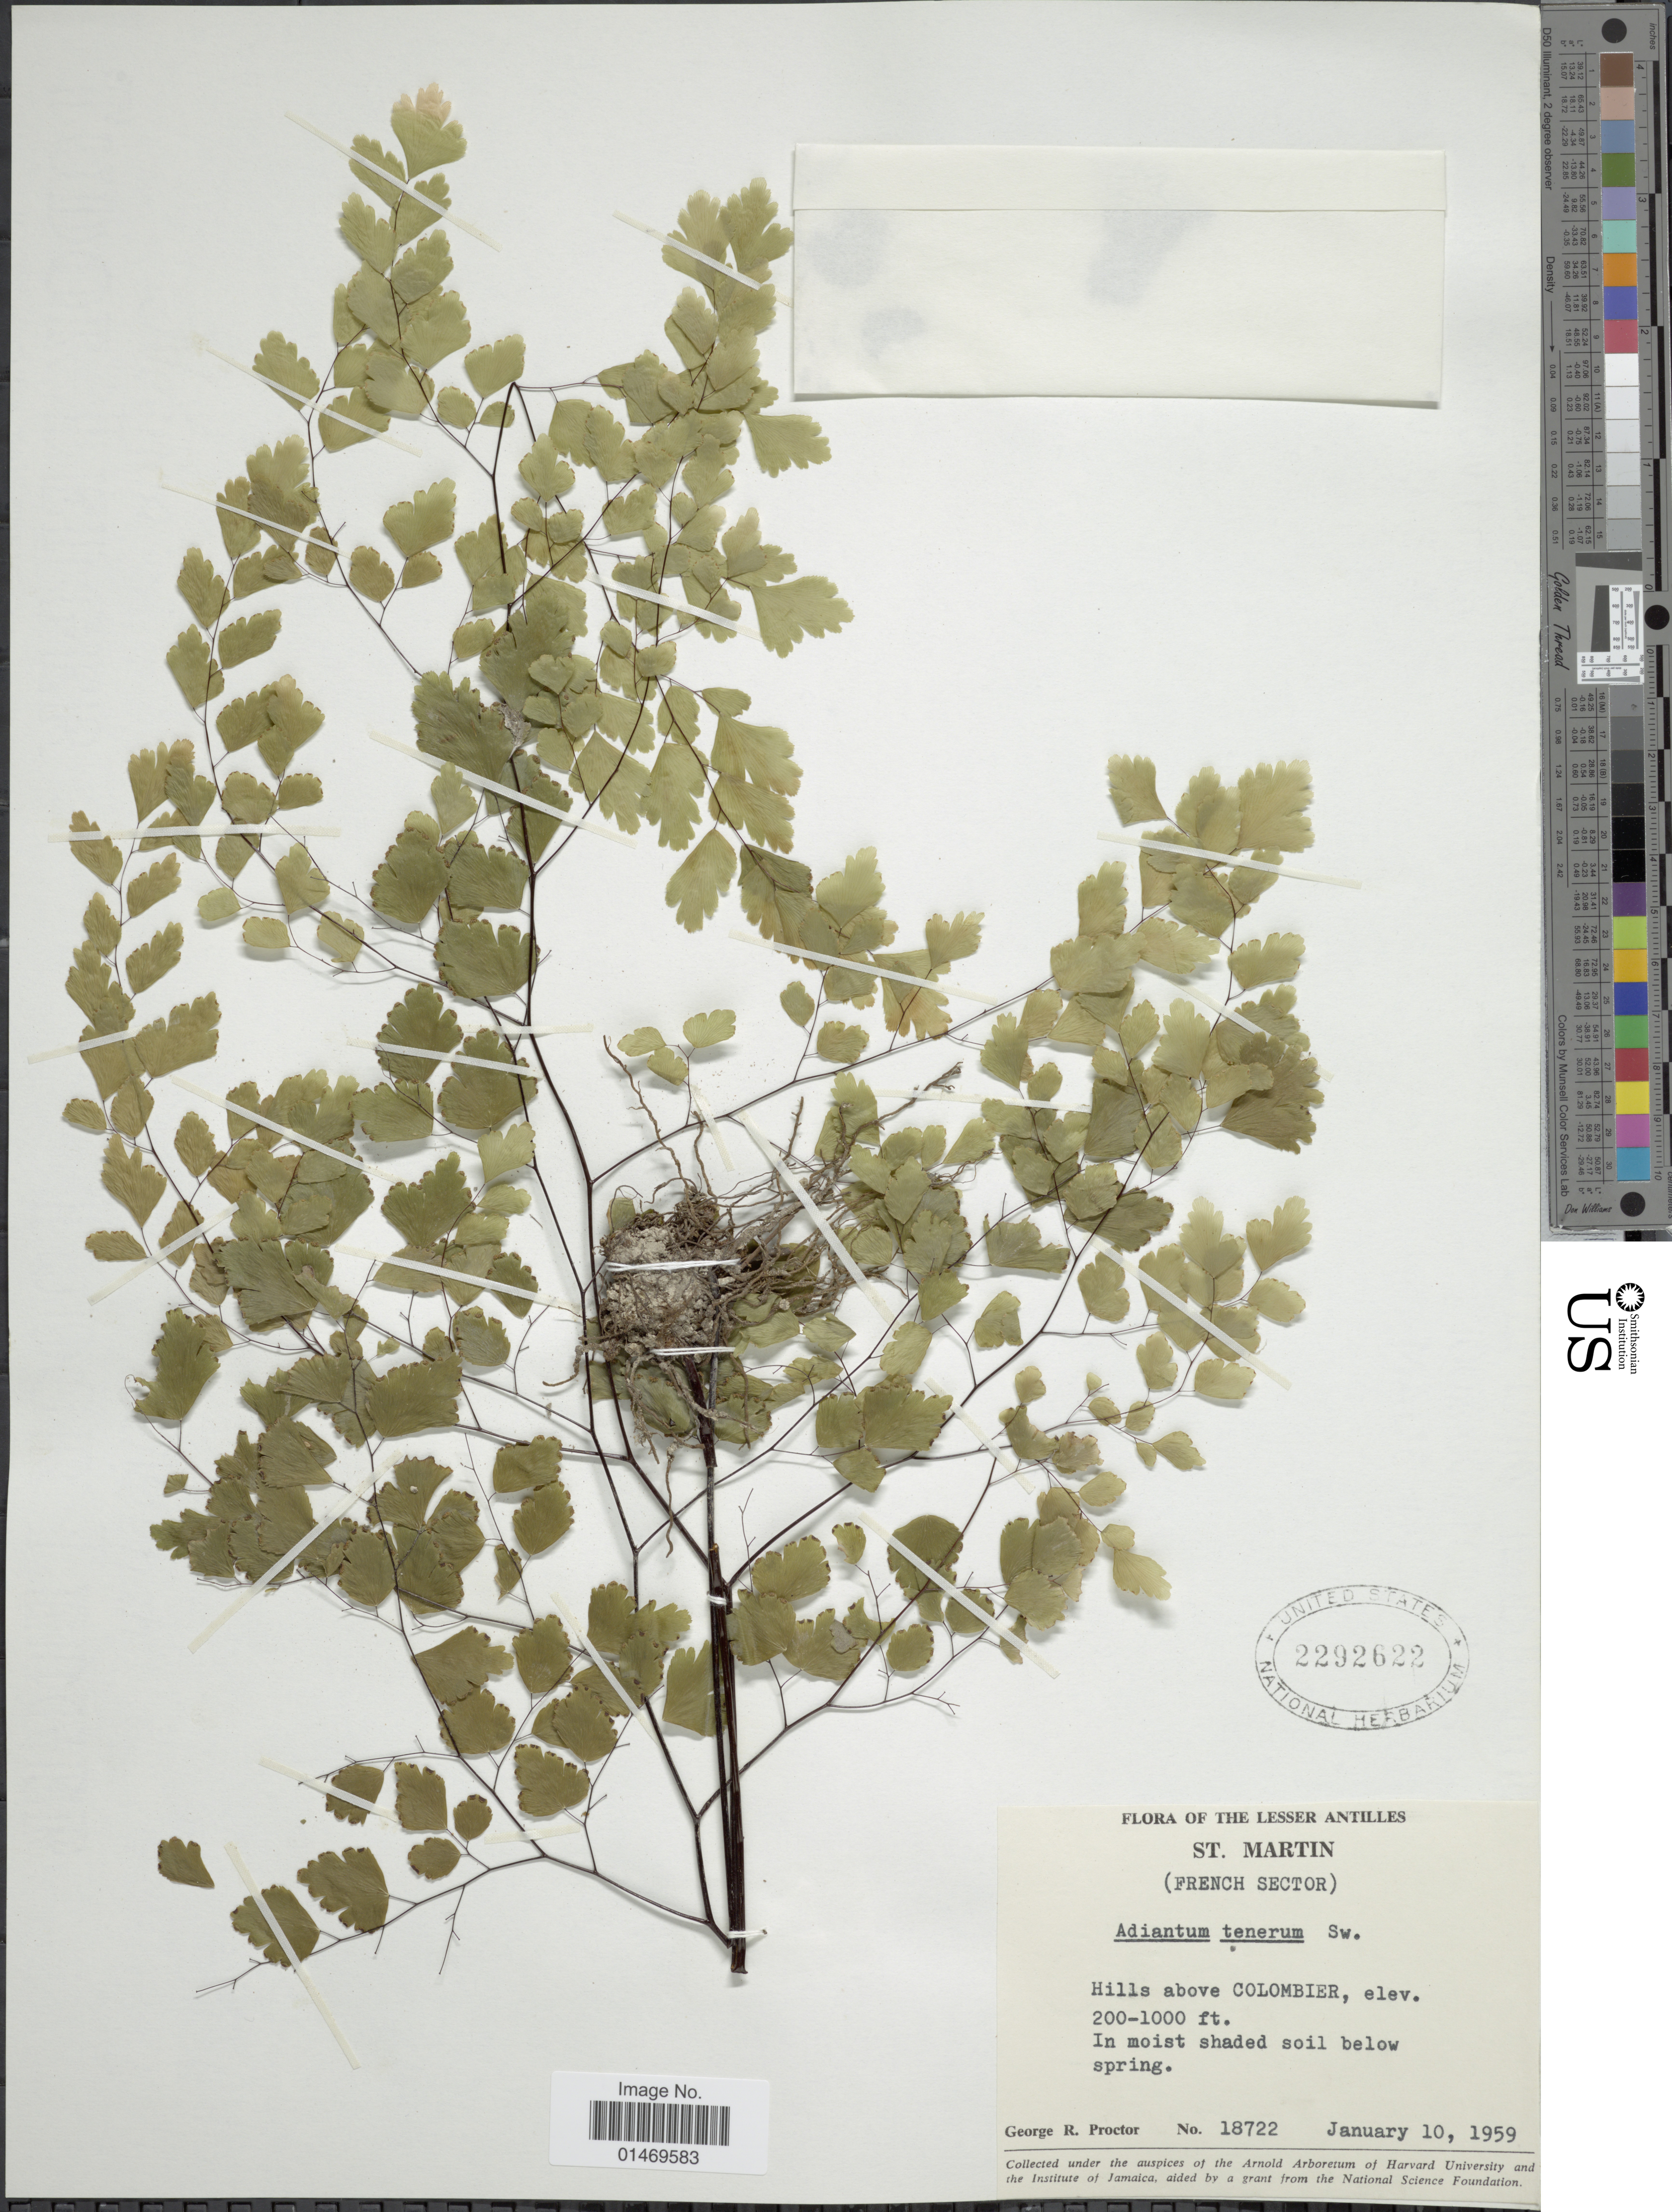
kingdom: Plantae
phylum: Tracheophyta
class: Polypodiopsida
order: Polypodiales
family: Pteridaceae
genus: Adiantum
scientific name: Adiantum tenerum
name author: Sw.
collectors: G. R. Proctor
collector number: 18722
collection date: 1959-01-10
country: Sint Maartin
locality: Hills above Colombier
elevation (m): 61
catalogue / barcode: US 2292622